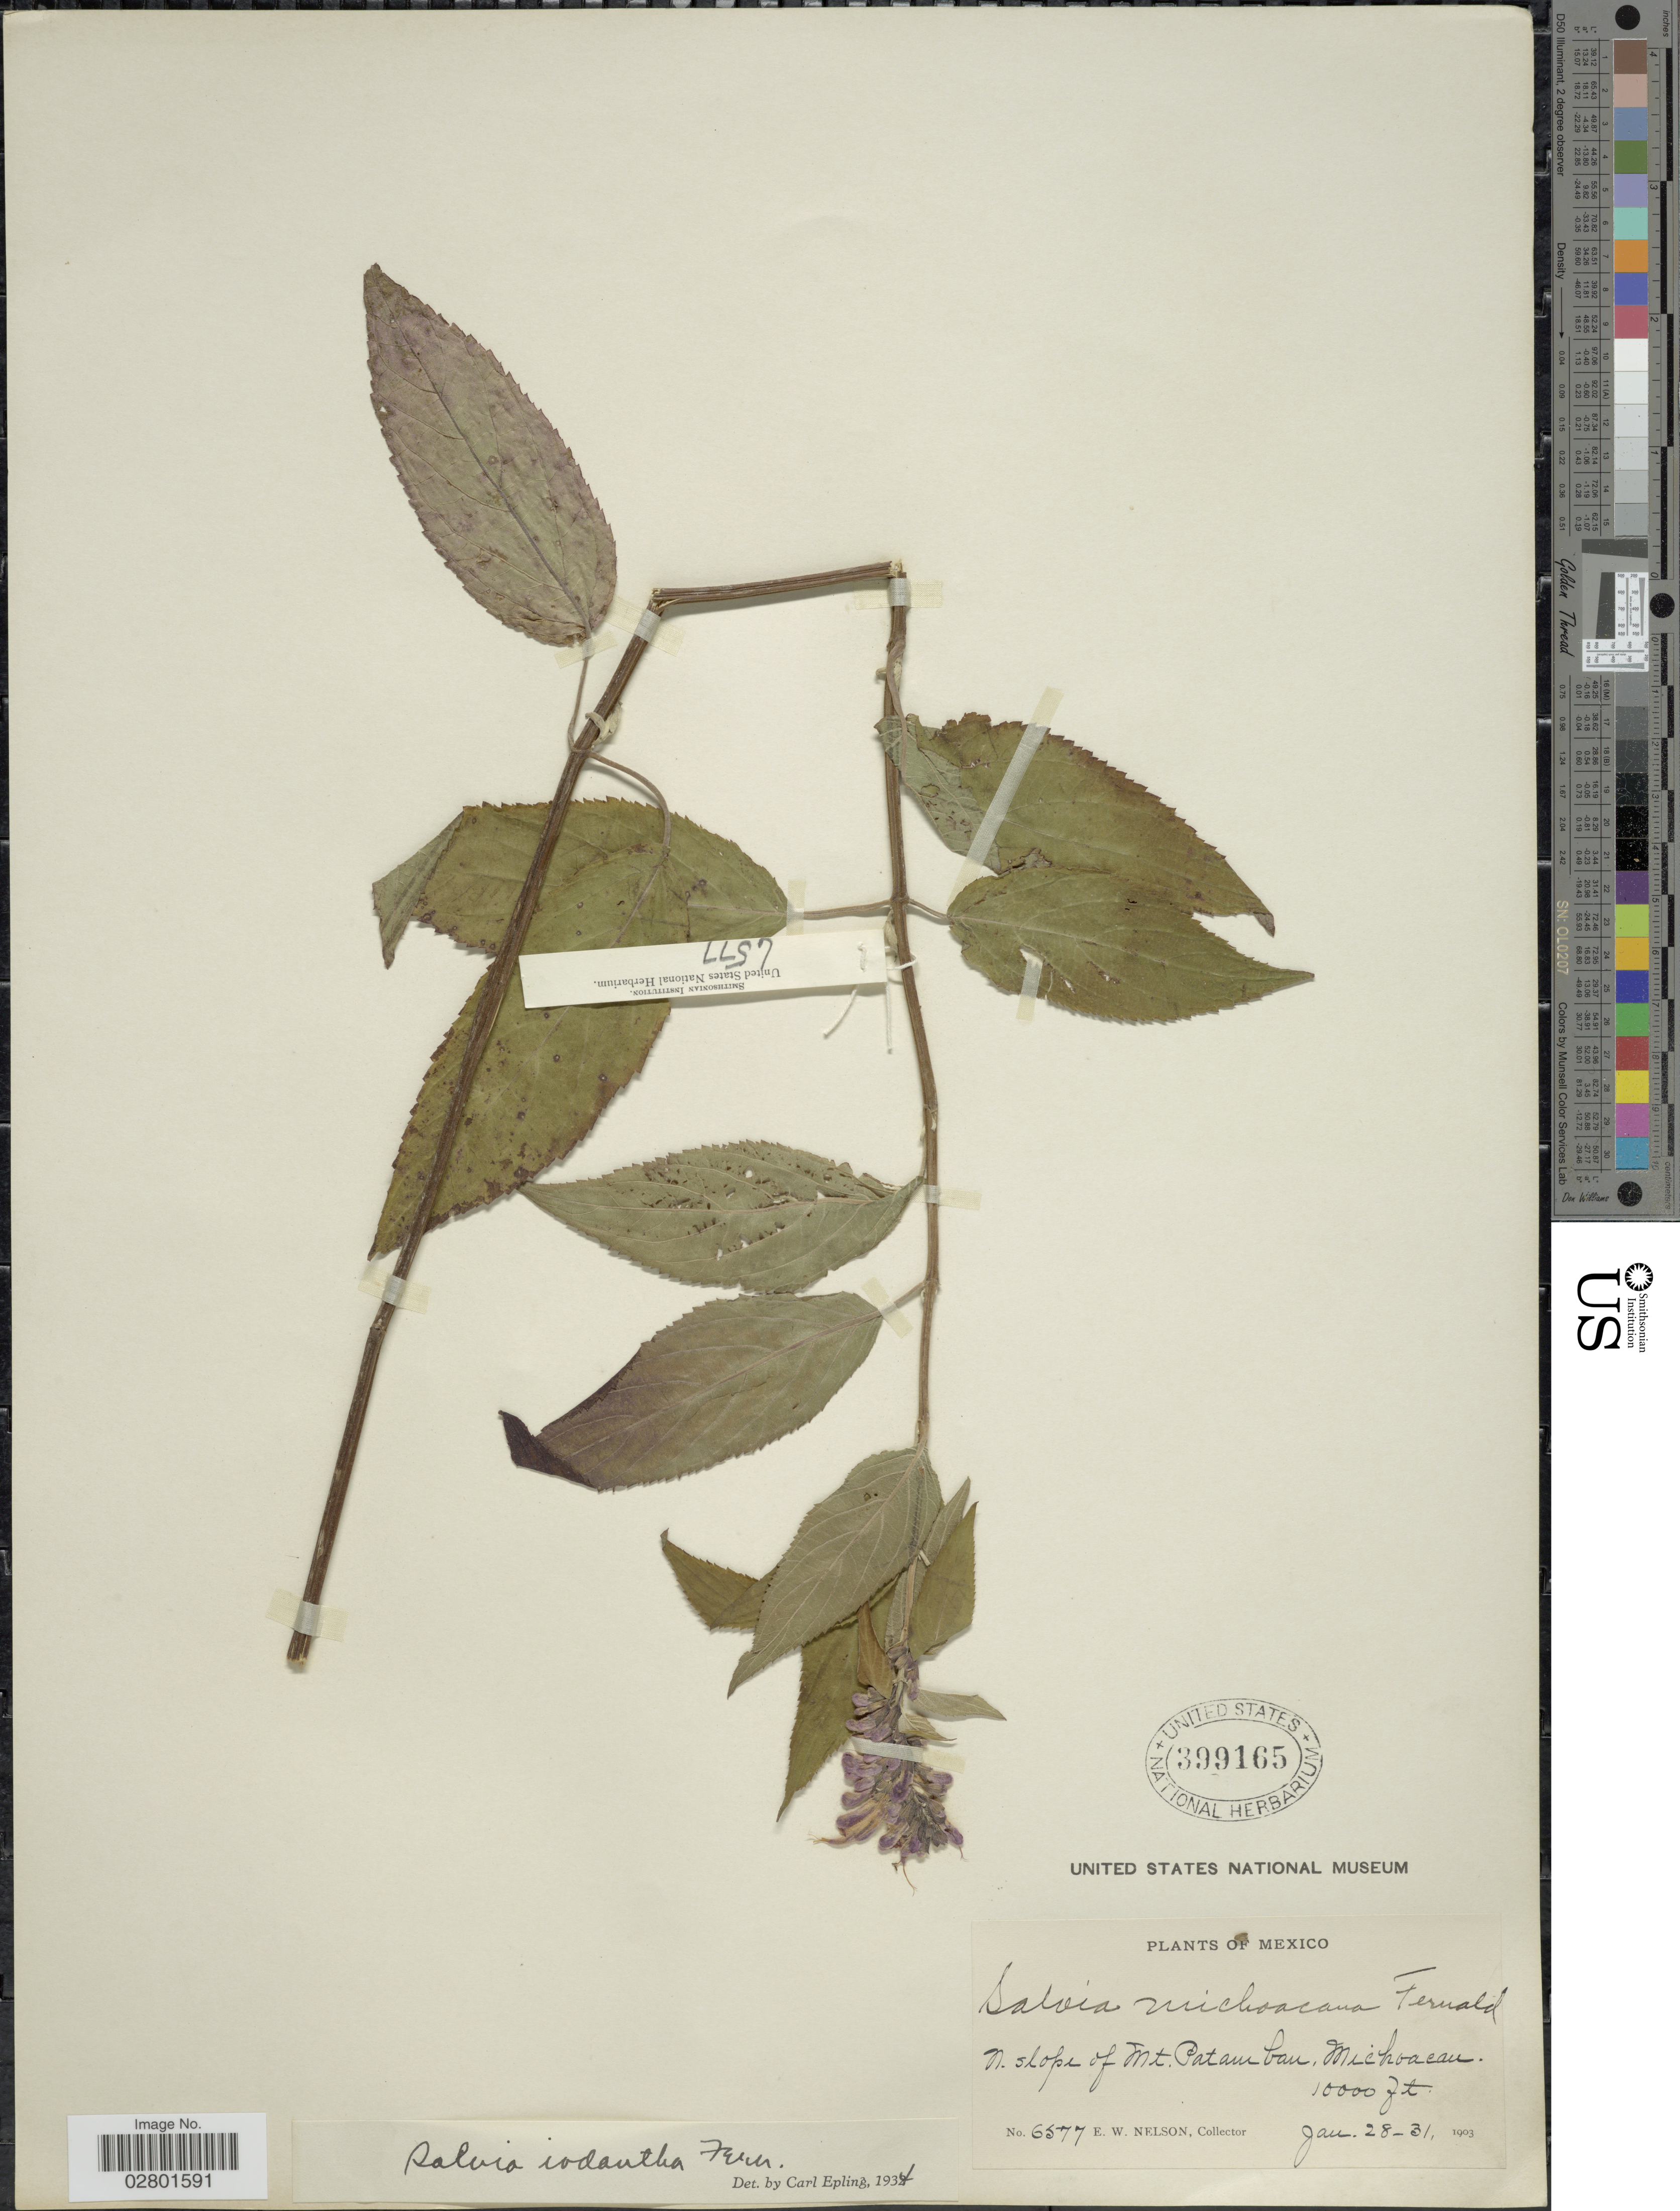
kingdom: Plantae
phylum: Tracheophyta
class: Magnoliopsida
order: Lamiales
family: Lamiaceae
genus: Salvia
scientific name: Salvia iodantha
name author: Fernald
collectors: E. W. Nelson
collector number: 6577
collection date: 1903-01-28/1903-01-31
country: Mexico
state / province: Michoacán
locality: N. slope of Mt. Patambam.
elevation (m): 3048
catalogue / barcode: US 399165